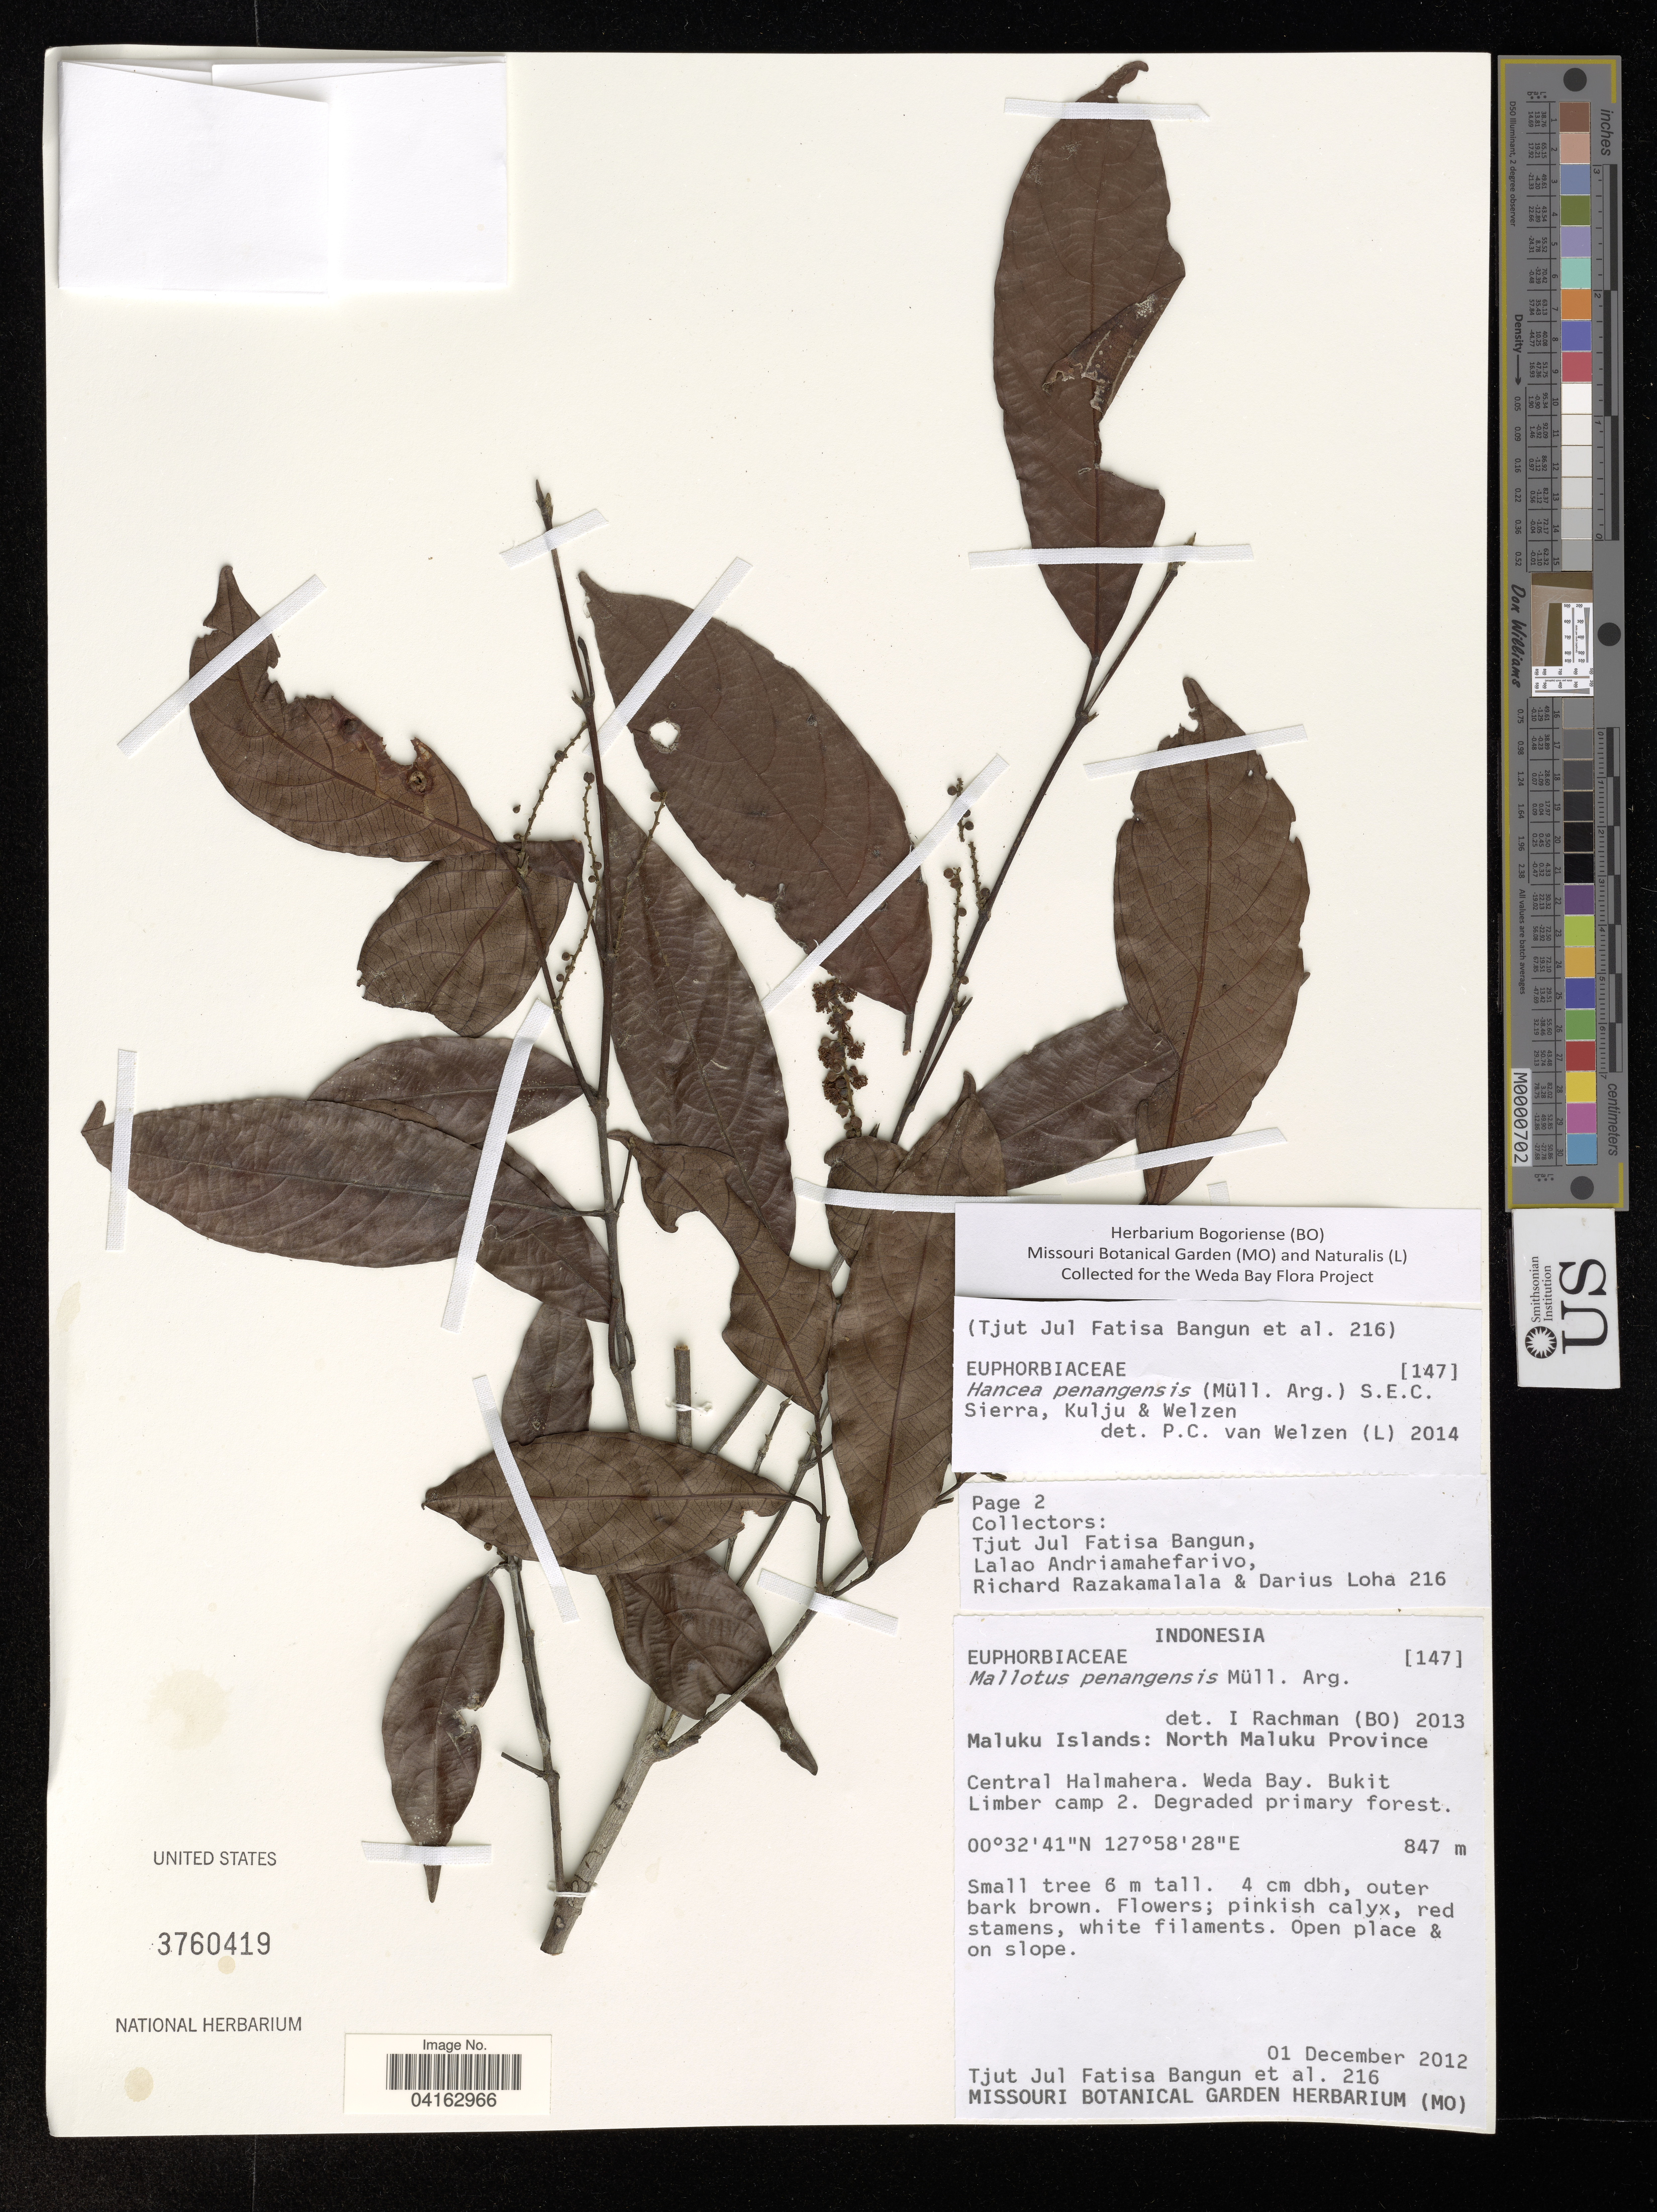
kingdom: Plantae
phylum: Tracheophyta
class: Magnoliopsida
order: Malpighiales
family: Euphorbiaceae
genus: Hancea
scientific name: Hancea penangensis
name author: (Müll. Arg.) S.E.C. Sierra et al.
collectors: T. Bangun, L. Andriamahefarivo, R. Razakamalala & D. Loha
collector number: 216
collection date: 2012-12-01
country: Indonesia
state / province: Maluku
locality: Maluku Islands: North Maluku Province. Central Halmahera. Weda Bay. Bukit Limber camp 2.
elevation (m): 847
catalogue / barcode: US 3760419